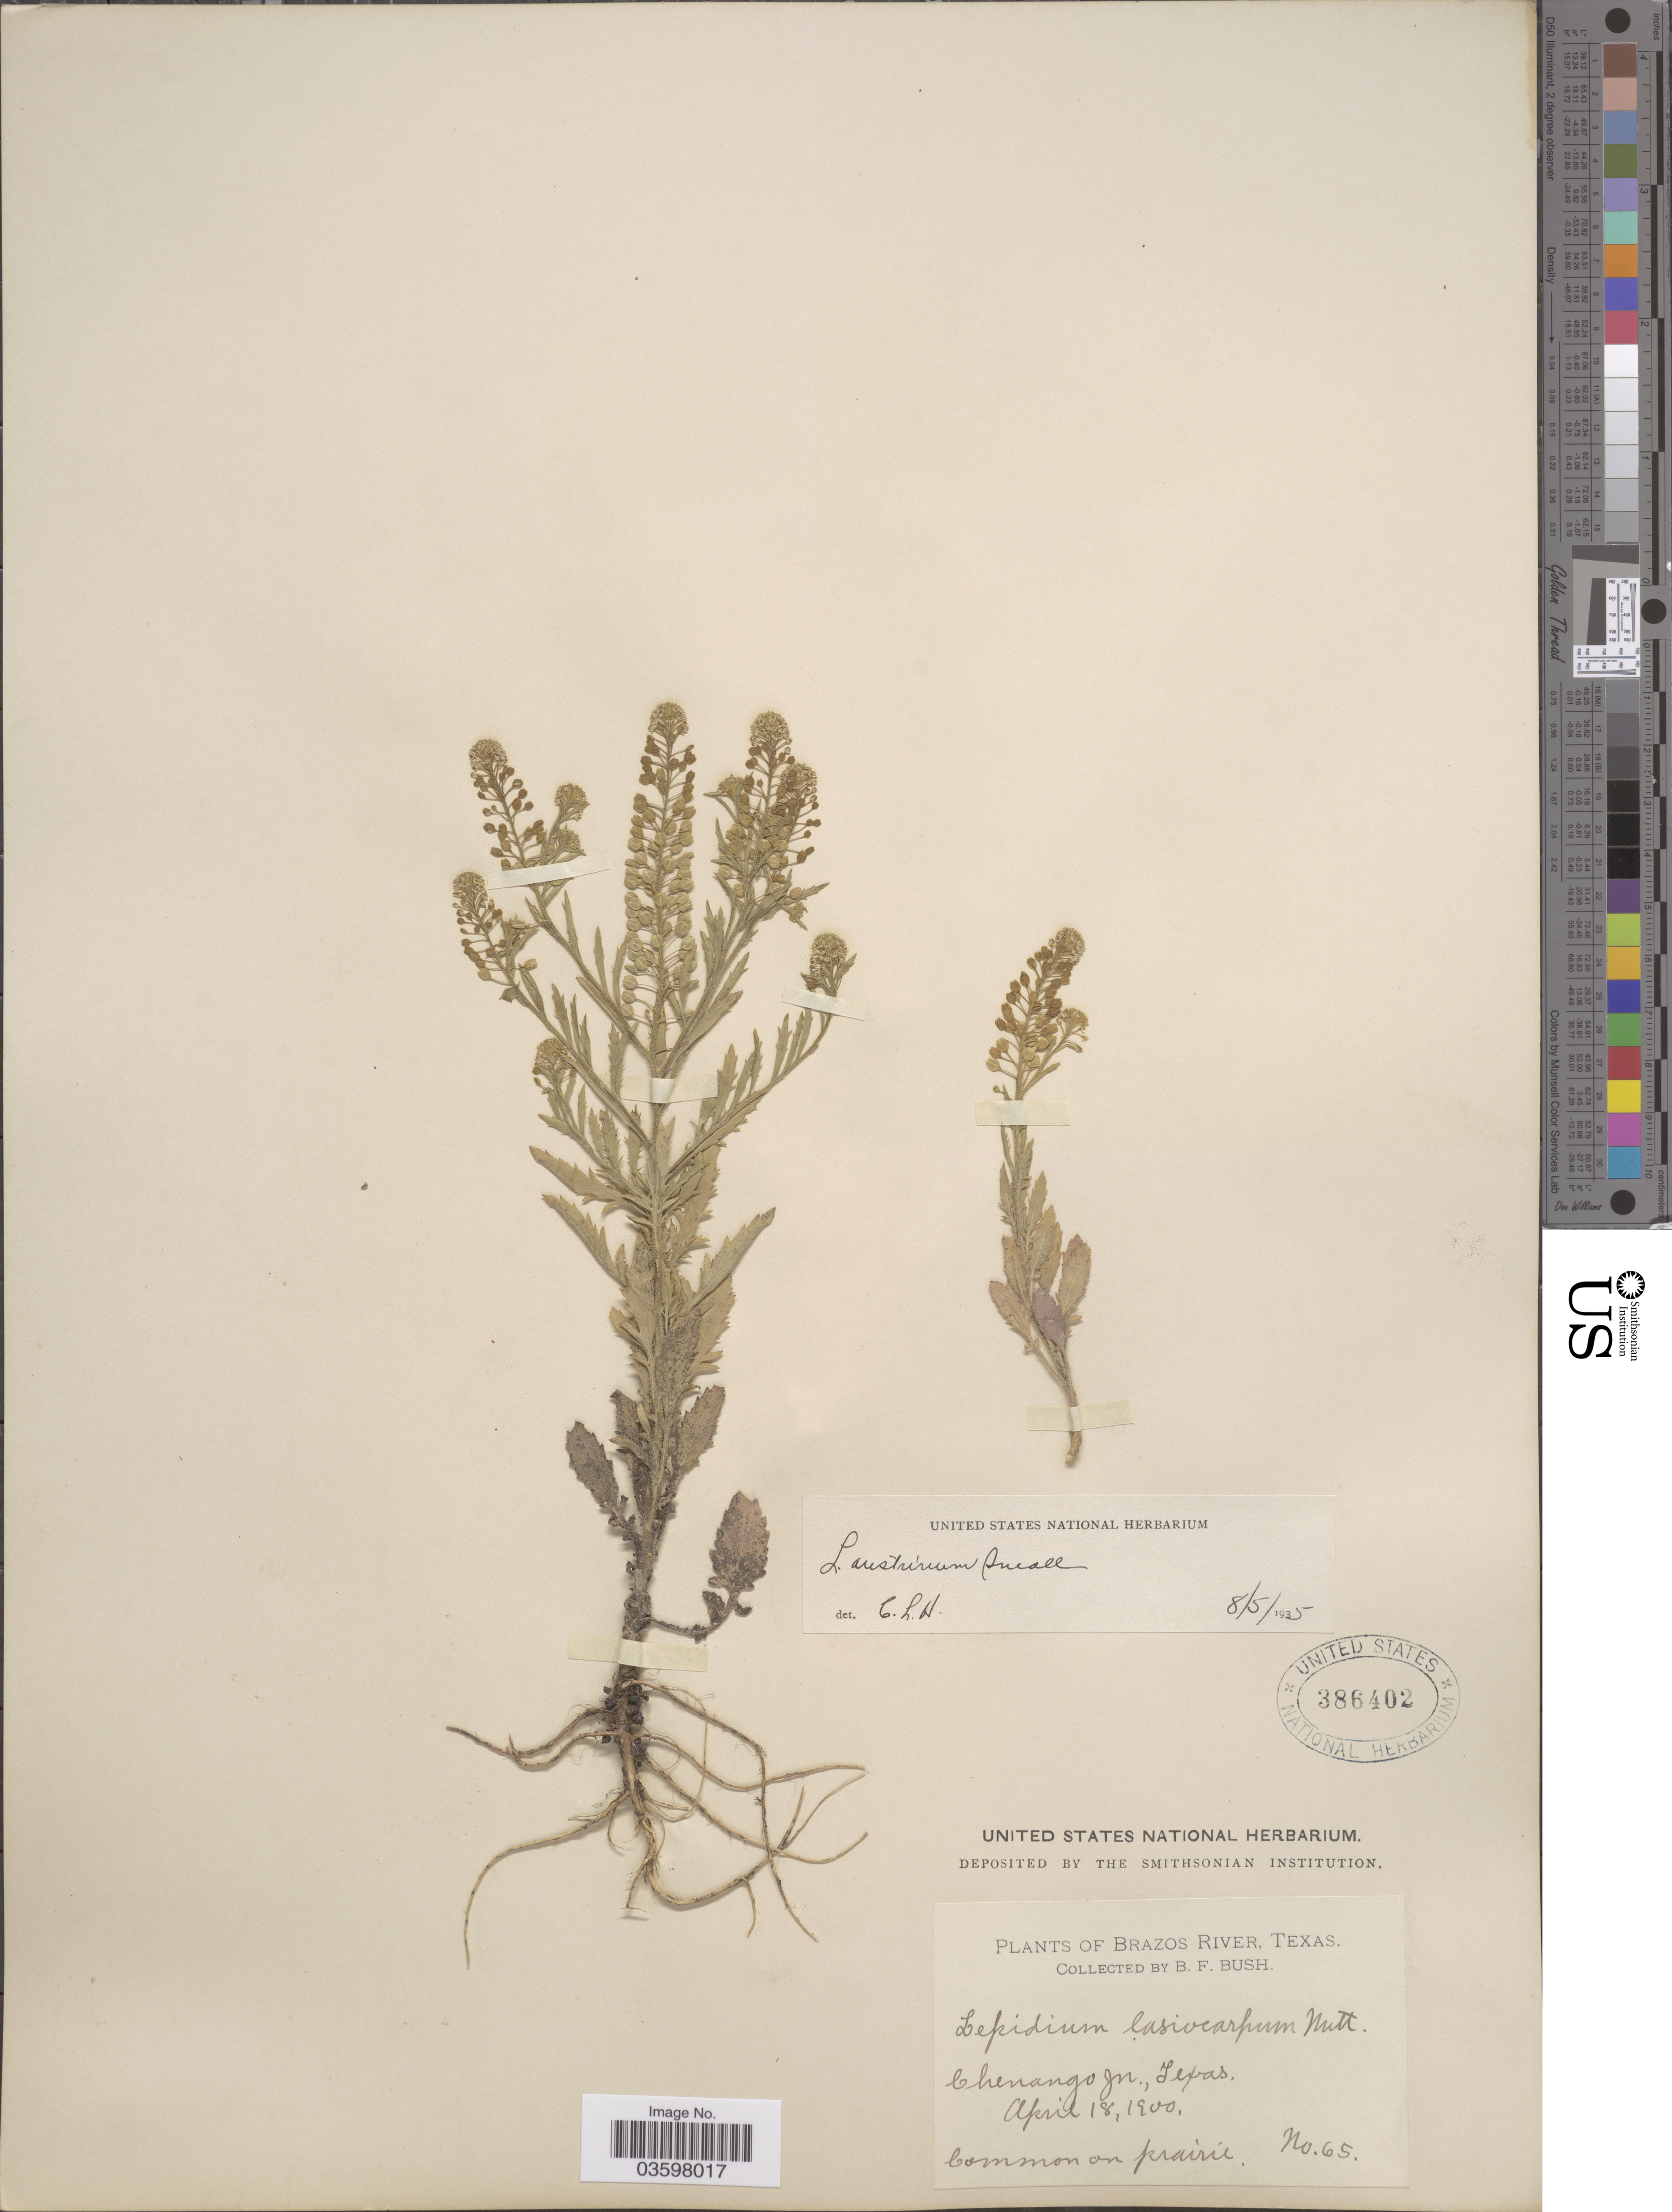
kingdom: Plantae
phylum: Tracheophyta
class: Magnoliopsida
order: Brassicales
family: Brassicaceae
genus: Lepidium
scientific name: Lepidium austrinum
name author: Small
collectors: B. F. Bush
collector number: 65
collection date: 1900-04-18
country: United States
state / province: Texas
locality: Brazos River. Chenango Jn.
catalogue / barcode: US 386402